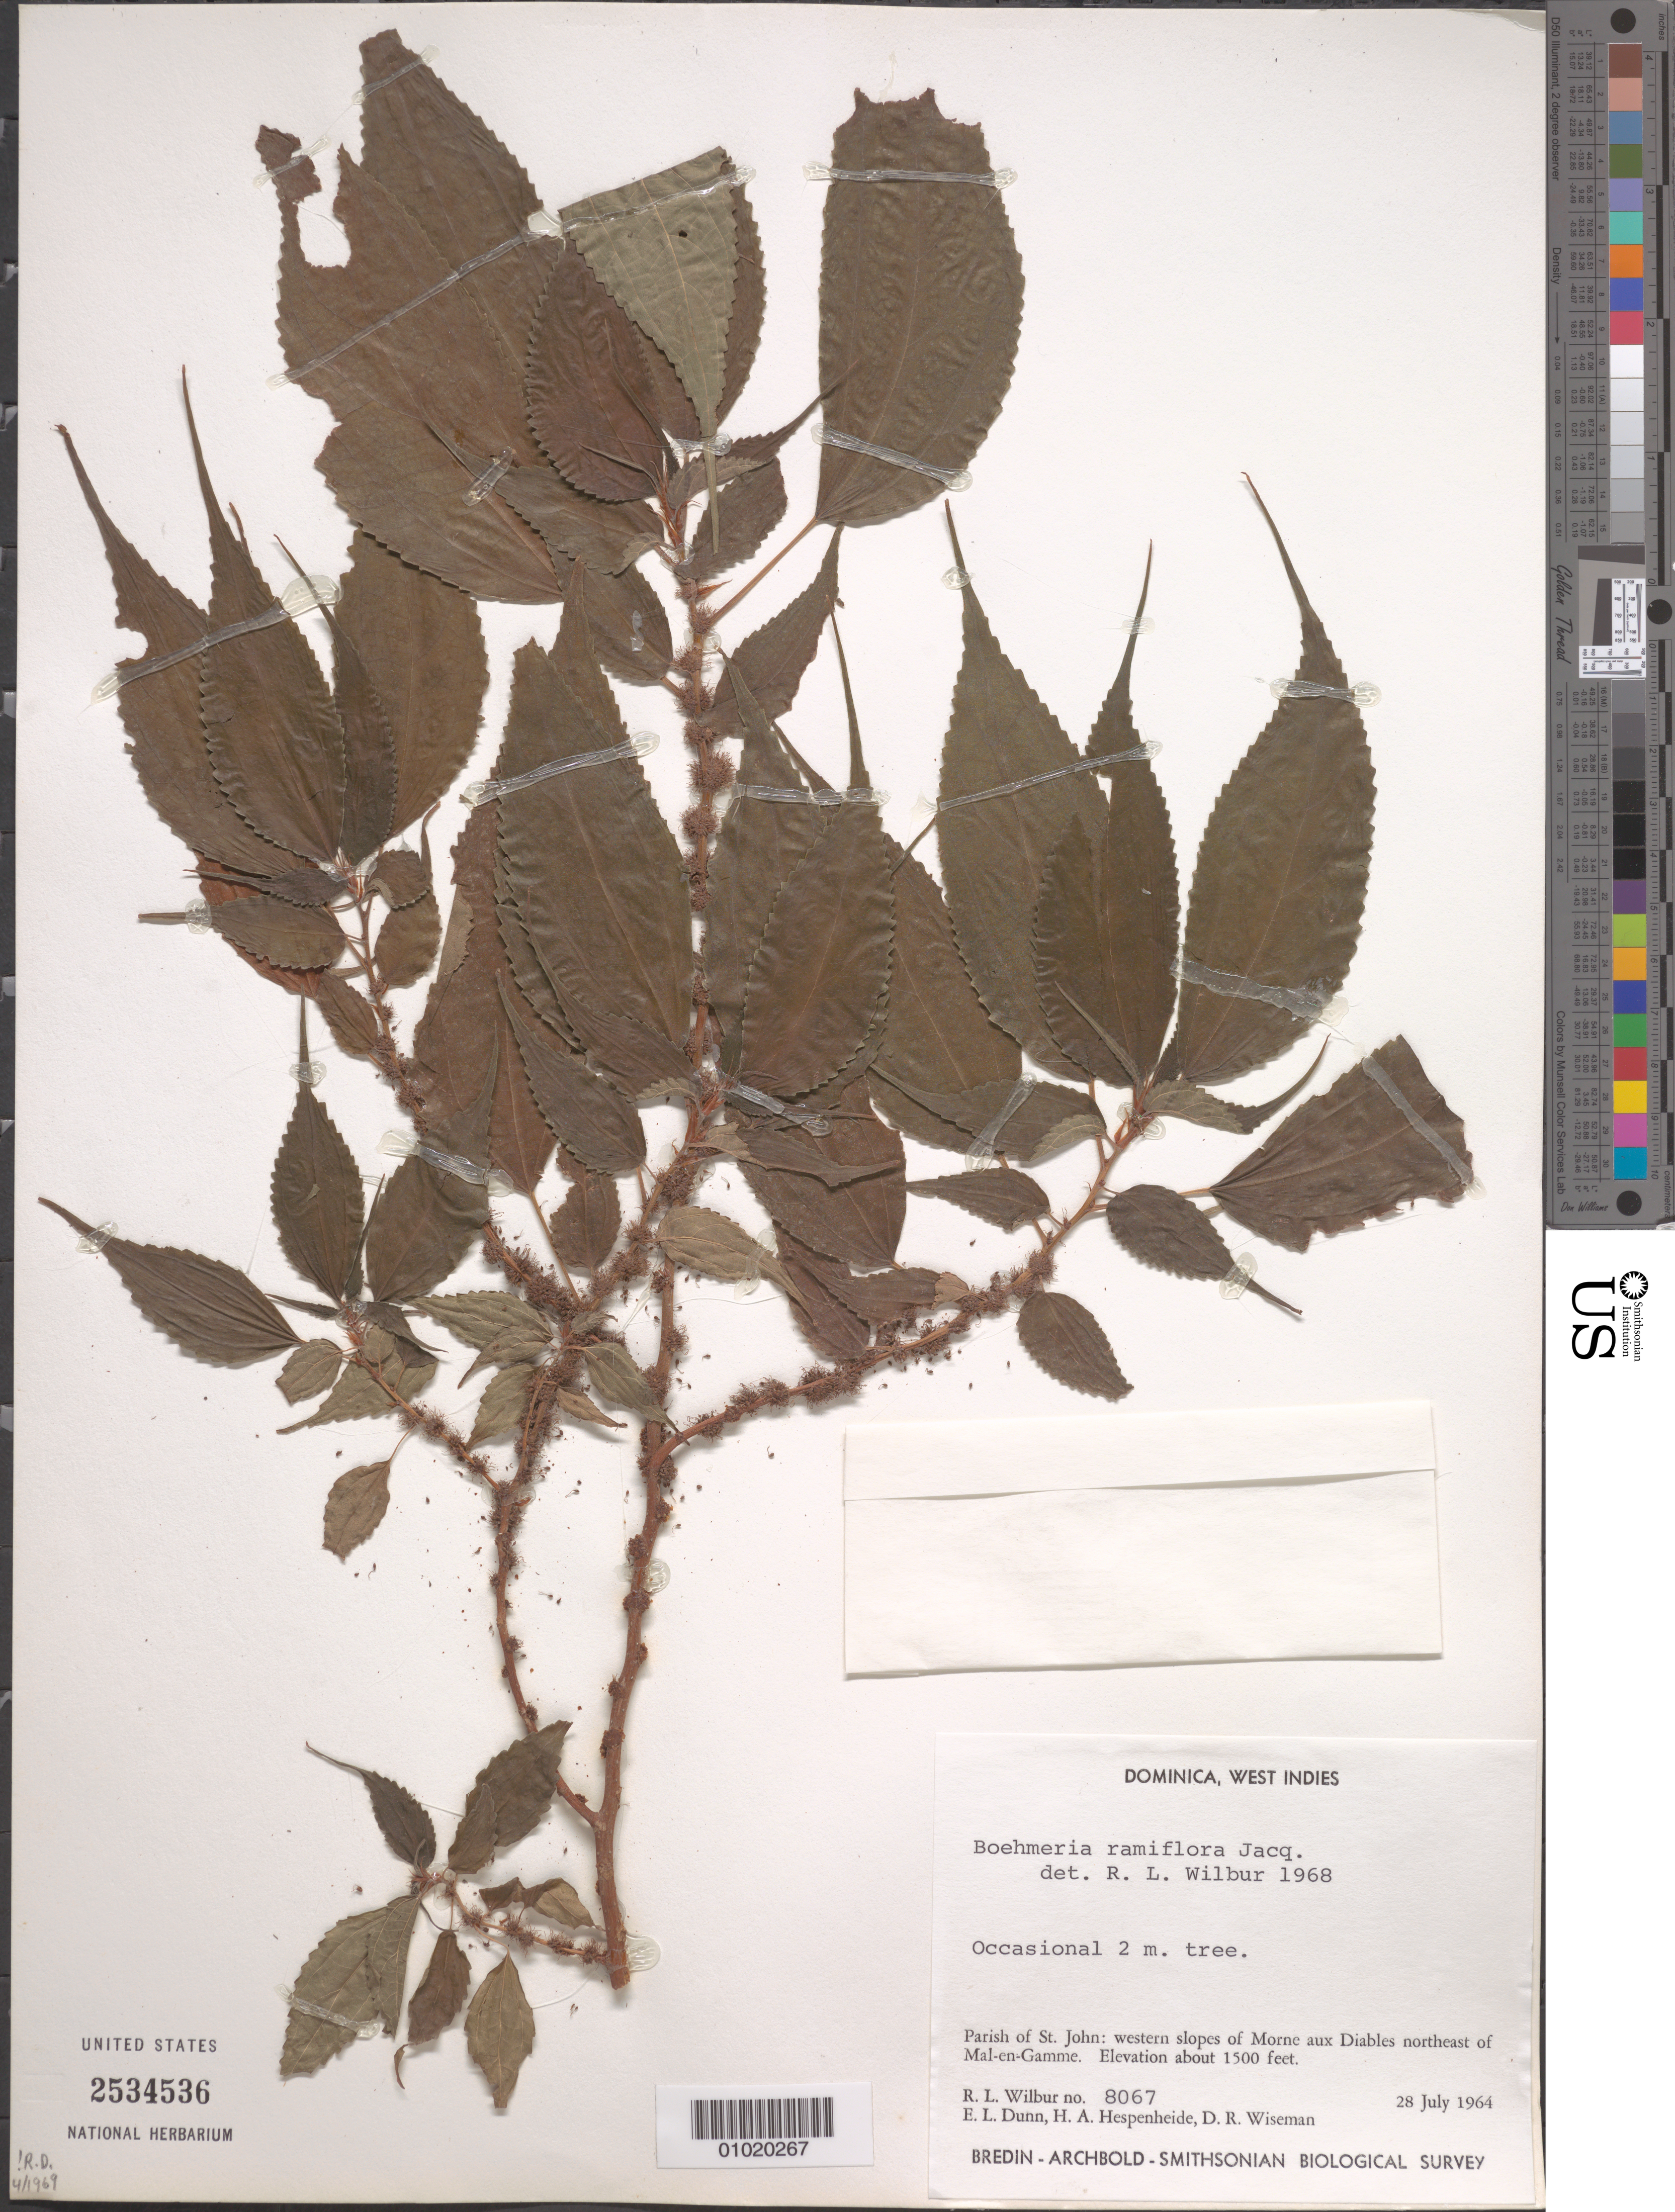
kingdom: Plantae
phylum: Tracheophyta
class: Magnoliopsida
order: Rosales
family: Urticaceae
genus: Boehmeria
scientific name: Boehmeria ramiflora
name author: Jacq.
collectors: R. L. Wilbur, E. Dunn, H. A. Hespenheide & D. R. Wiseman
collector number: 8067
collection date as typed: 28 Jul 1964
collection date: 1964-07-28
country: Dominica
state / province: St. John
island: Dominica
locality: Western slopes of Morne aux Diables northeast of Mal-en-Gamme.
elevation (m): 457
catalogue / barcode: US 2534536